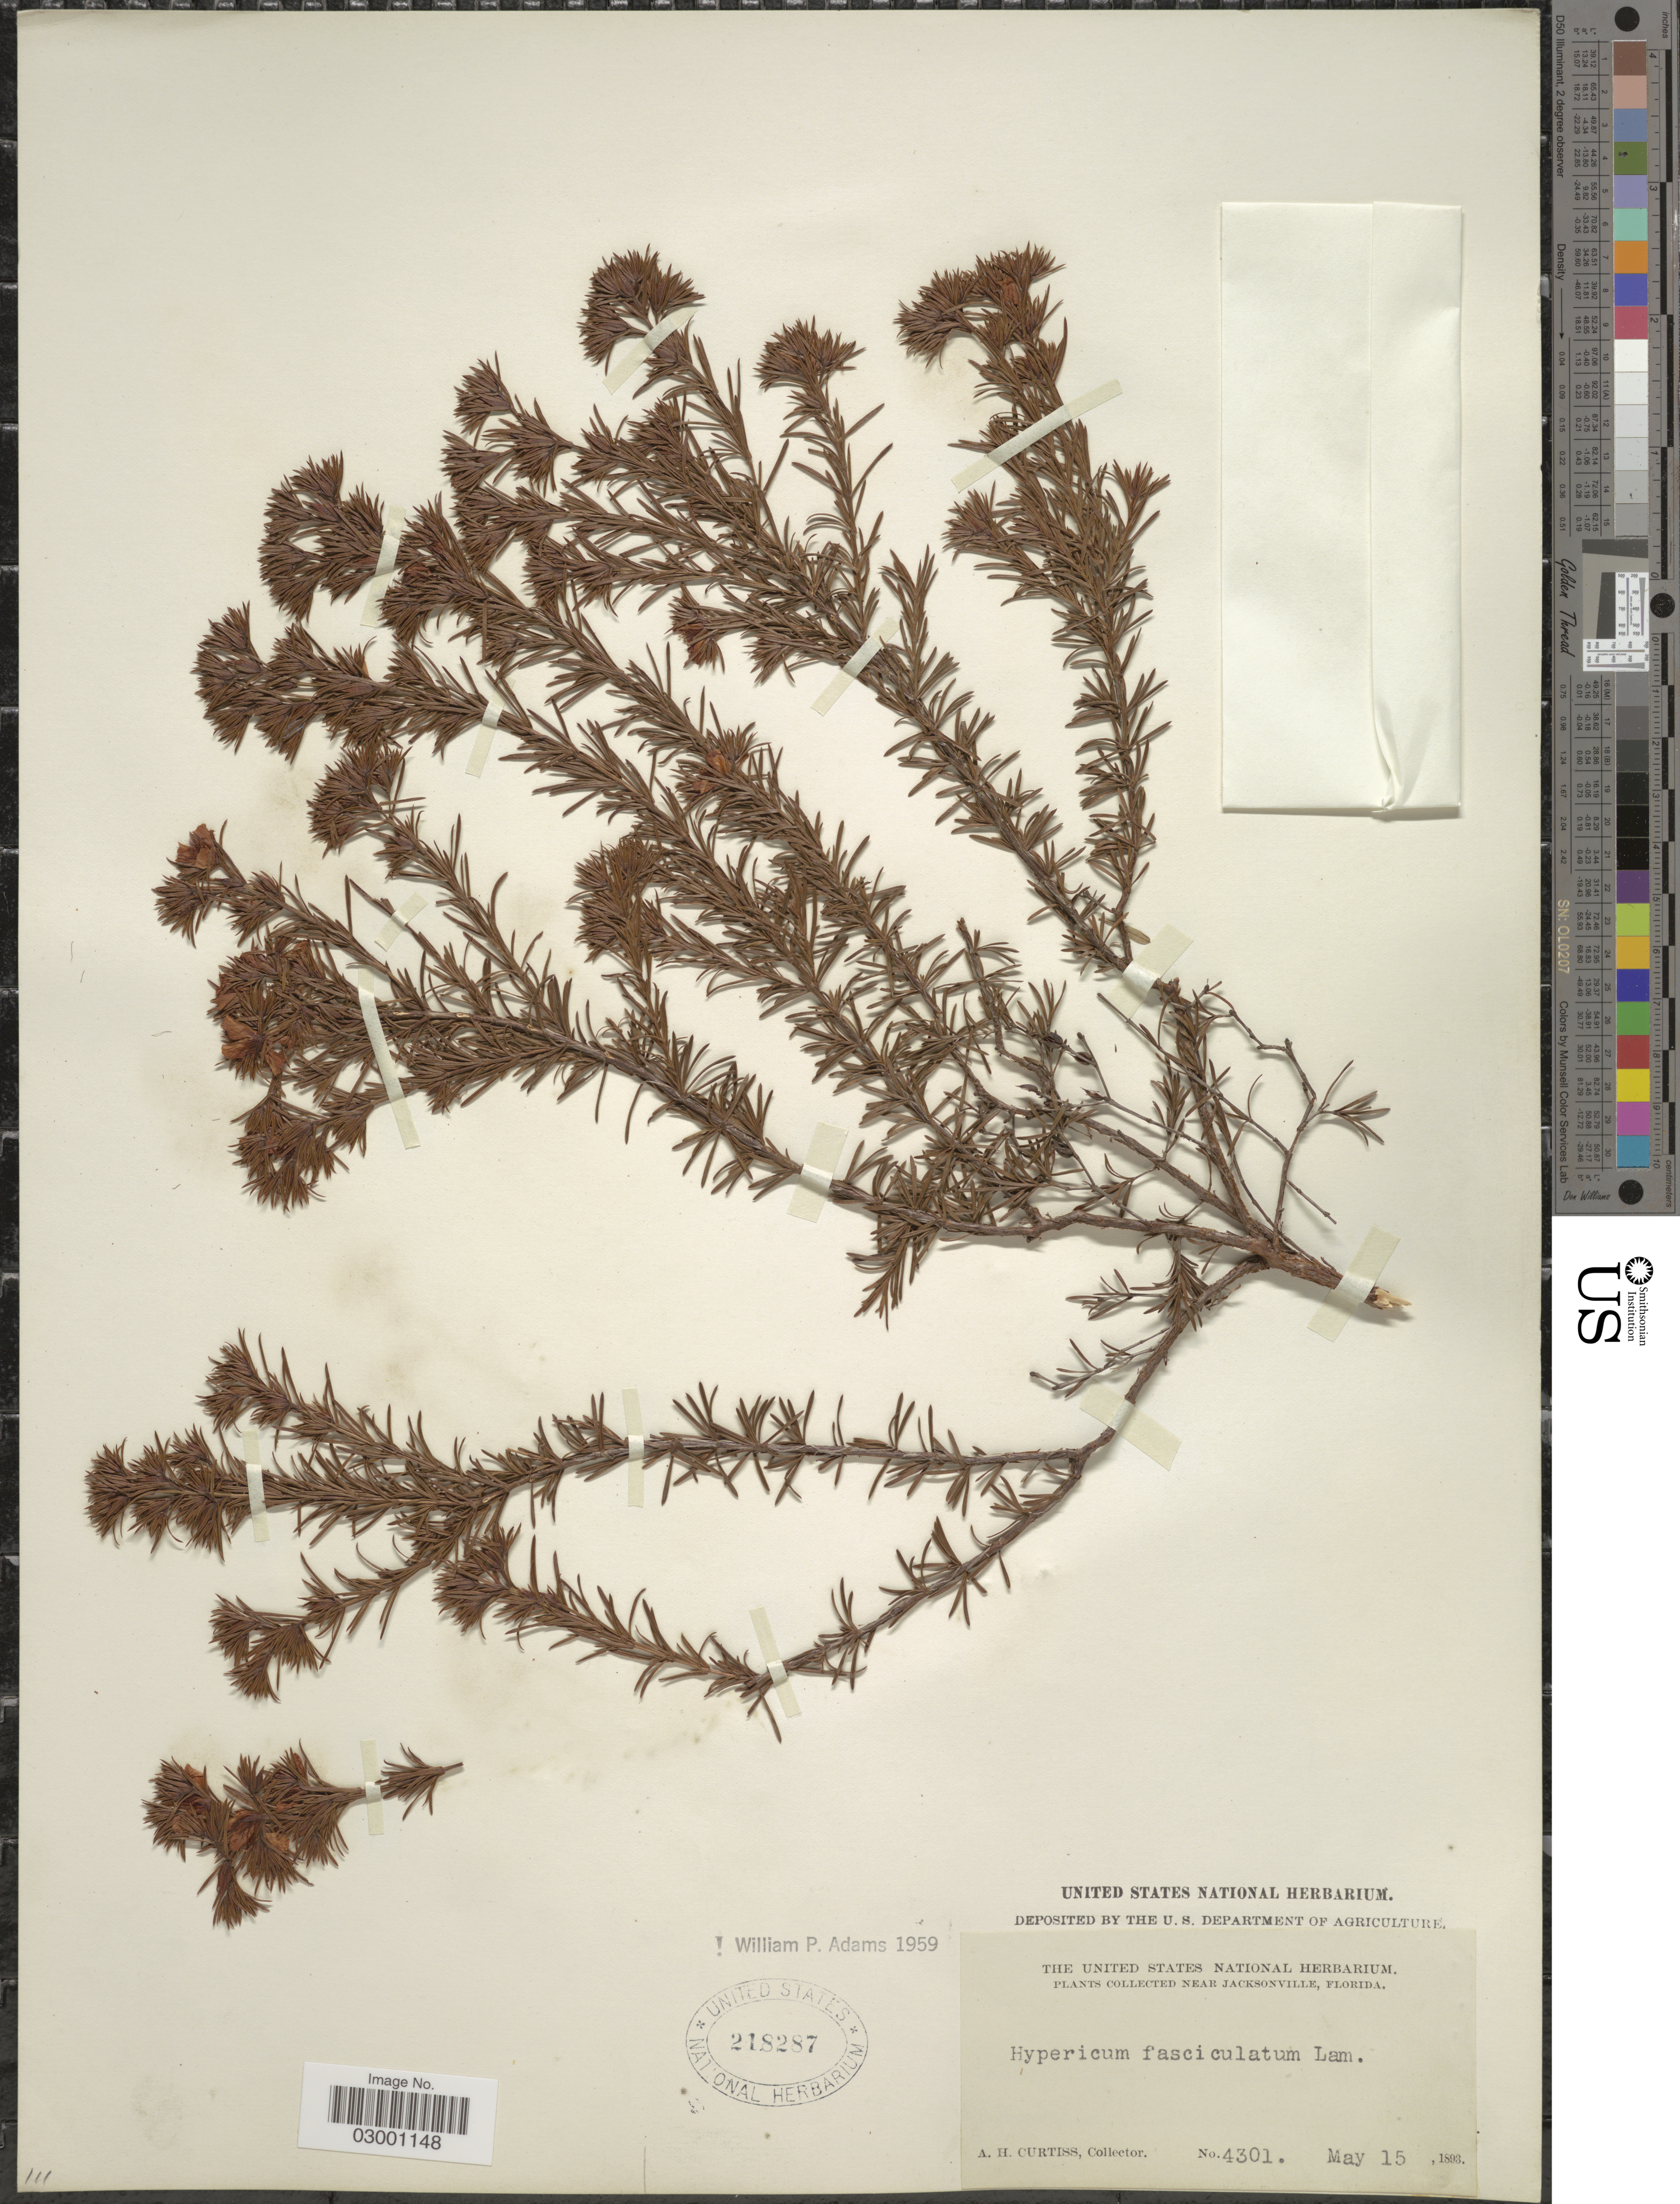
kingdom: Plantae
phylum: Tracheophyta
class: Magnoliopsida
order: Malpighiales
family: Hypericaceae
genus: Hypericum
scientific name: Hypericum fasciculatum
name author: Lam.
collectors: A. H. Curtiss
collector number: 4301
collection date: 1893-05-15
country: United States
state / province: Florida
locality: Near Jacksonville.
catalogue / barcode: US 218287